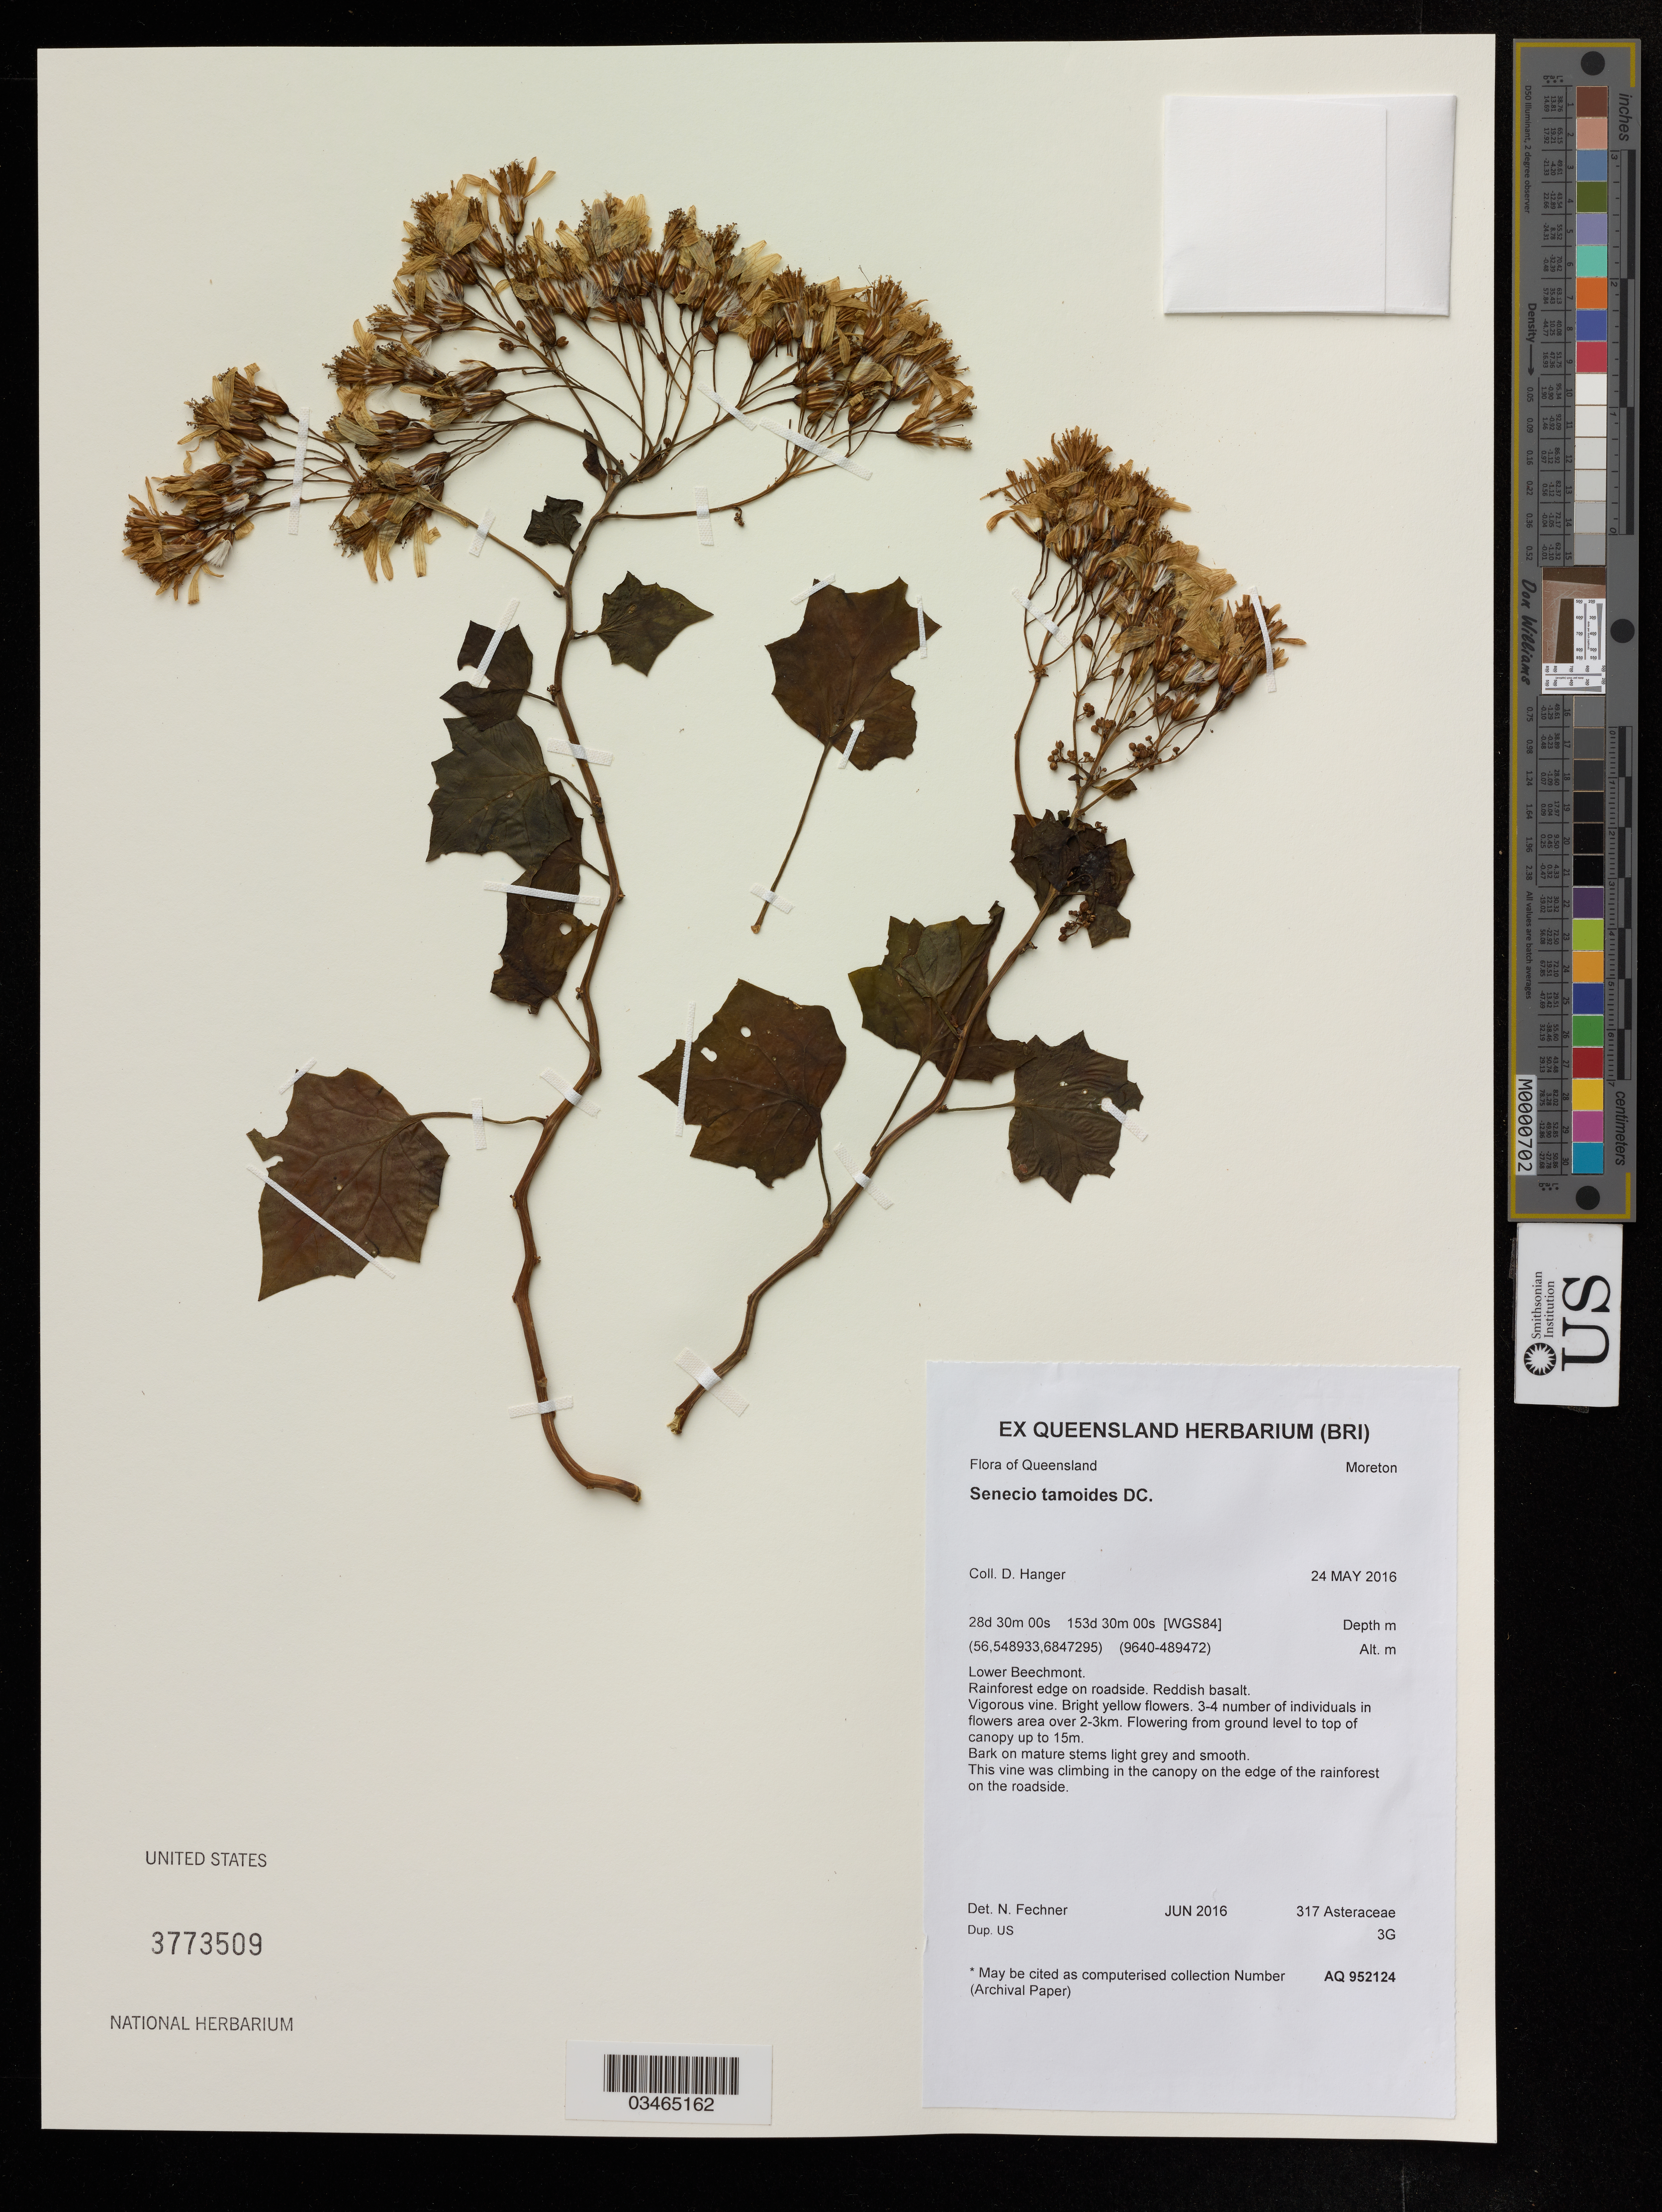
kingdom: Plantae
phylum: Tracheophyta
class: Magnoliopsida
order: Asterales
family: Asteraceae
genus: Senecio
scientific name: Senecio tamoides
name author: DC.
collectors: D. Hanger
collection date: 2016-05-24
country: Australia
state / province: Queensland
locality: Moreton, Lower Beechmont.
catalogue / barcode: US 3773509